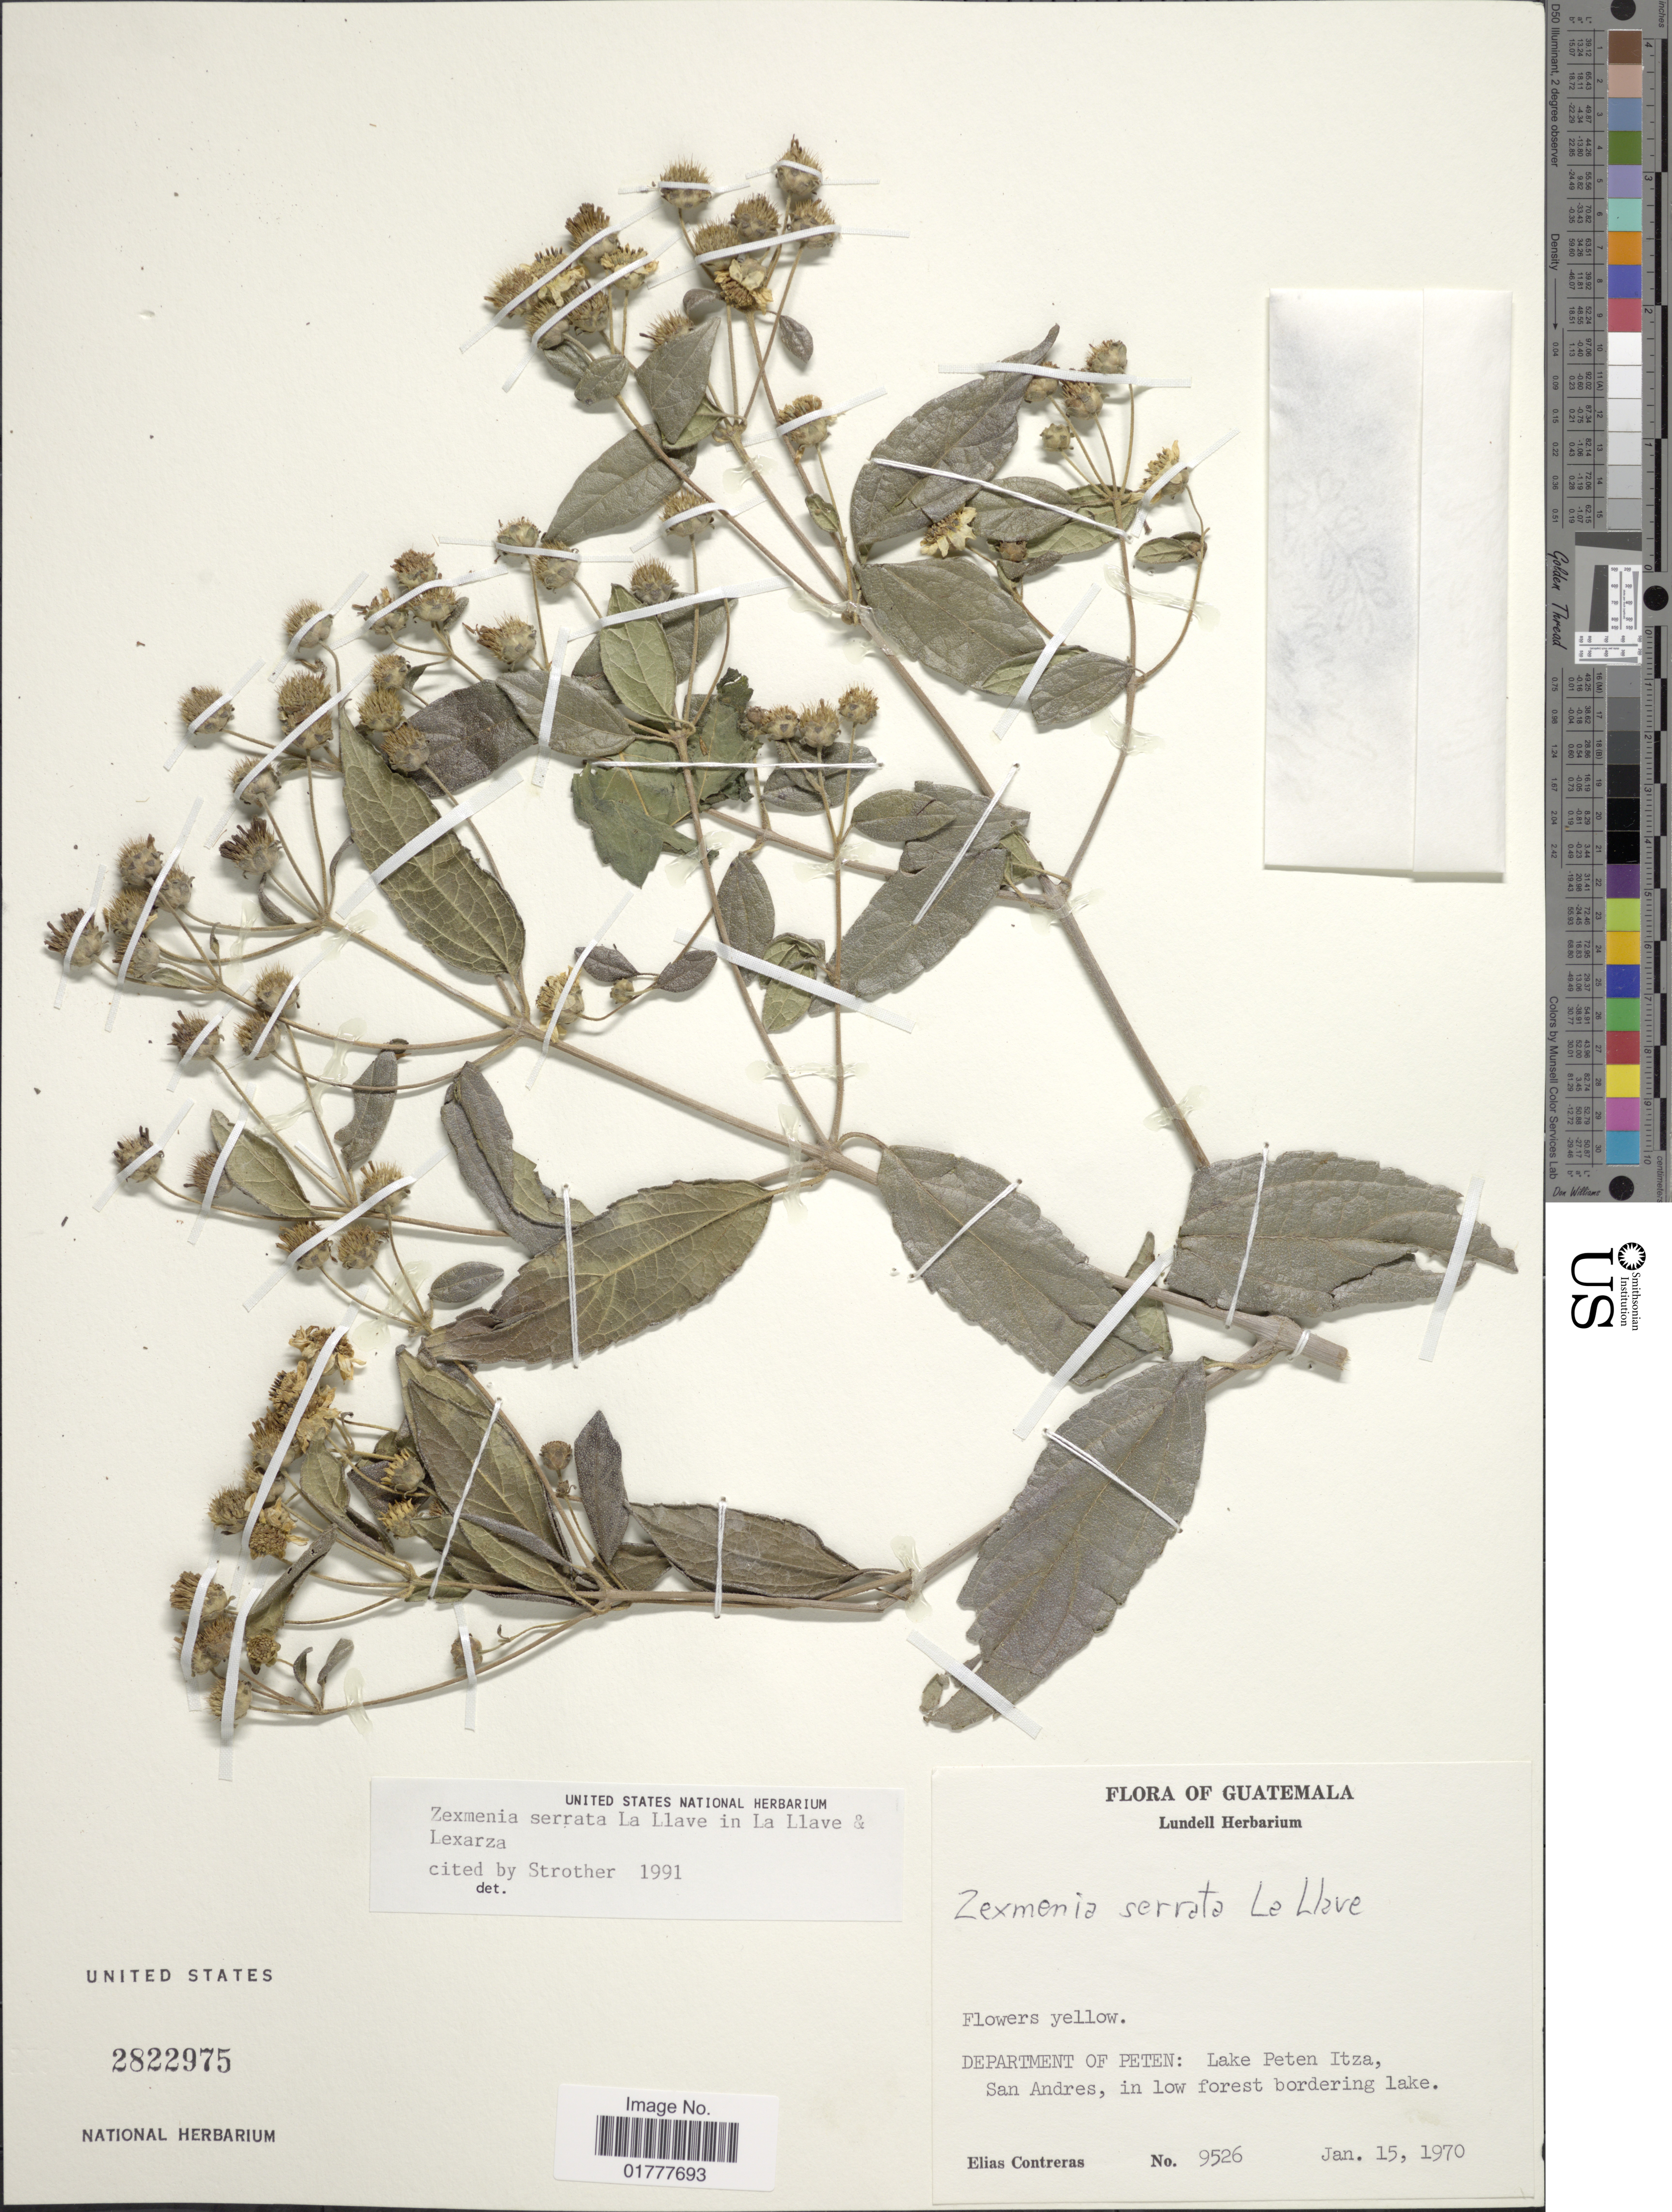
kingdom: Plantae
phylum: Tracheophyta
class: Magnoliopsida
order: Asterales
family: Asteraceae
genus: Zexmenia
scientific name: Zexmenia serrata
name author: La Llave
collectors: E. Contreras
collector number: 9526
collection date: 1970-01-15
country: Guatemala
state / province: El Petén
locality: Department of Peten: Lake Peten Itza, San Andres, in low forest bordering lake.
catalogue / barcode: US 2822975